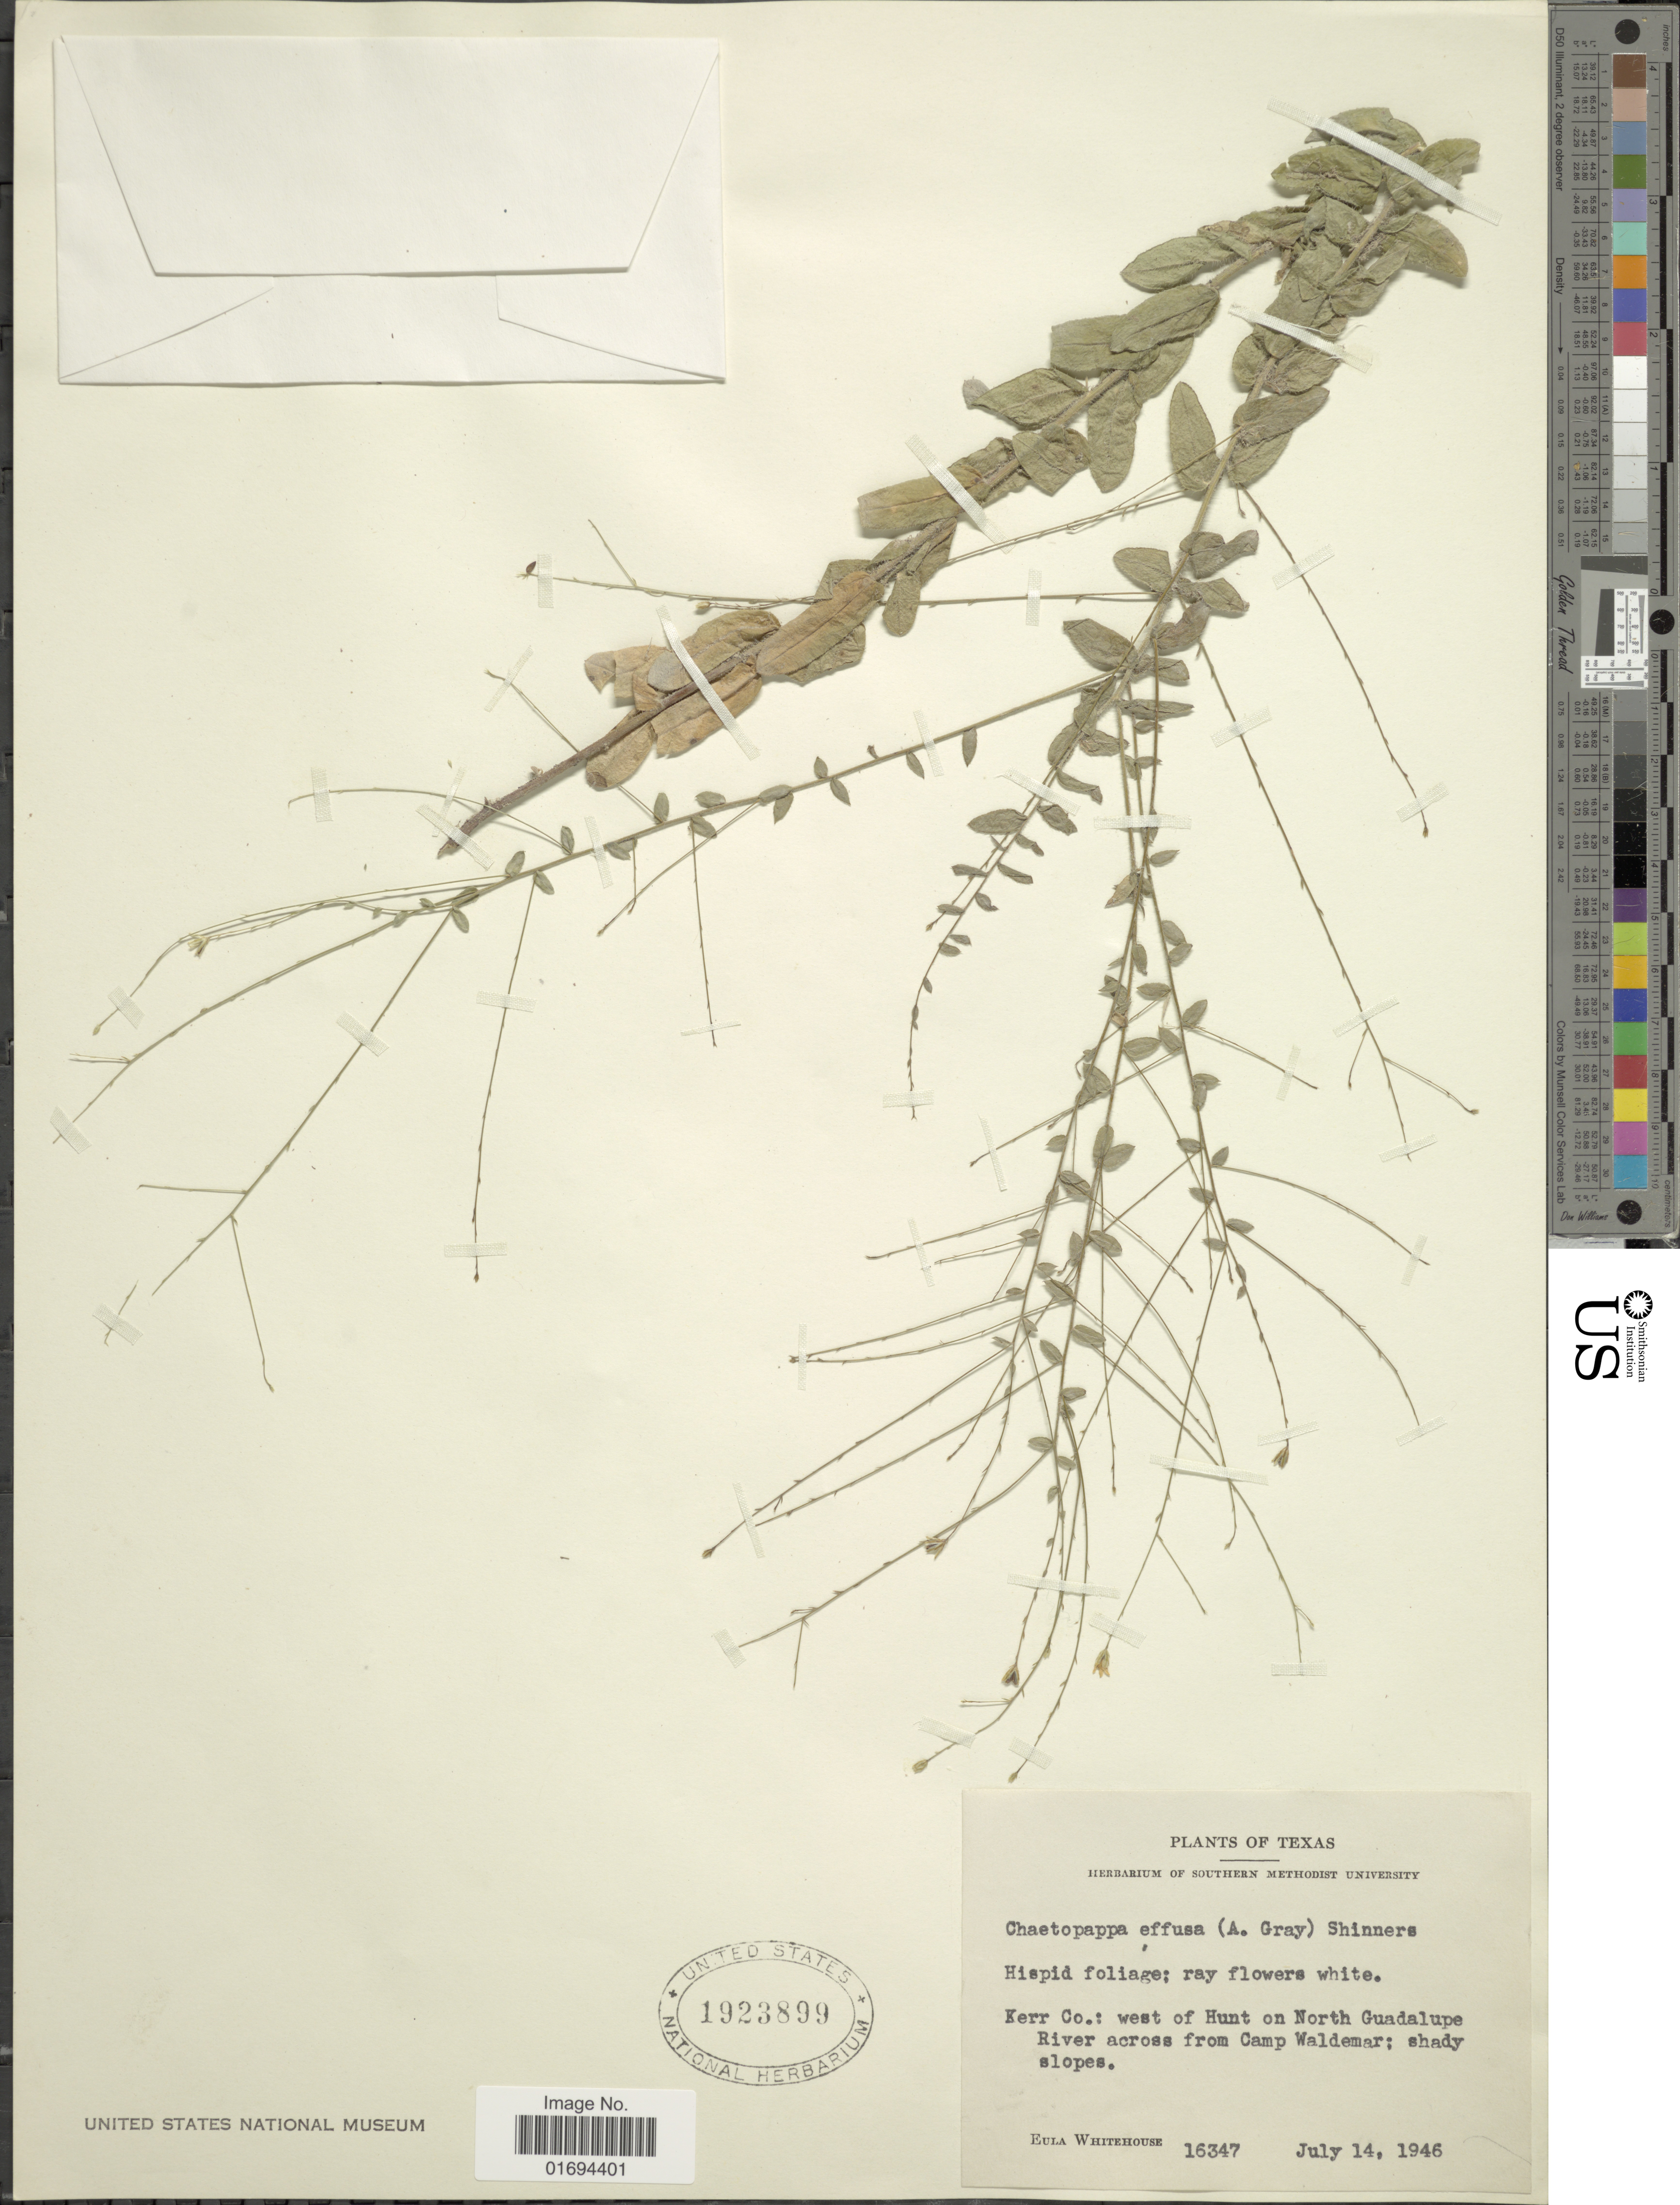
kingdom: Plantae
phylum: Tracheophyta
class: Magnoliopsida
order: Asterales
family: Asteraceae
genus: Chaetopappa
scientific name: Chaetopappa effusa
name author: (A. Gray) Shinners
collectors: E. Whitehouse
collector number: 16347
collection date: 1946-07-14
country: United States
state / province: Texas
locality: Kerr Co.: West of Hunt on North Guadalupe River across from Camp Waldemar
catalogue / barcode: US 1923899